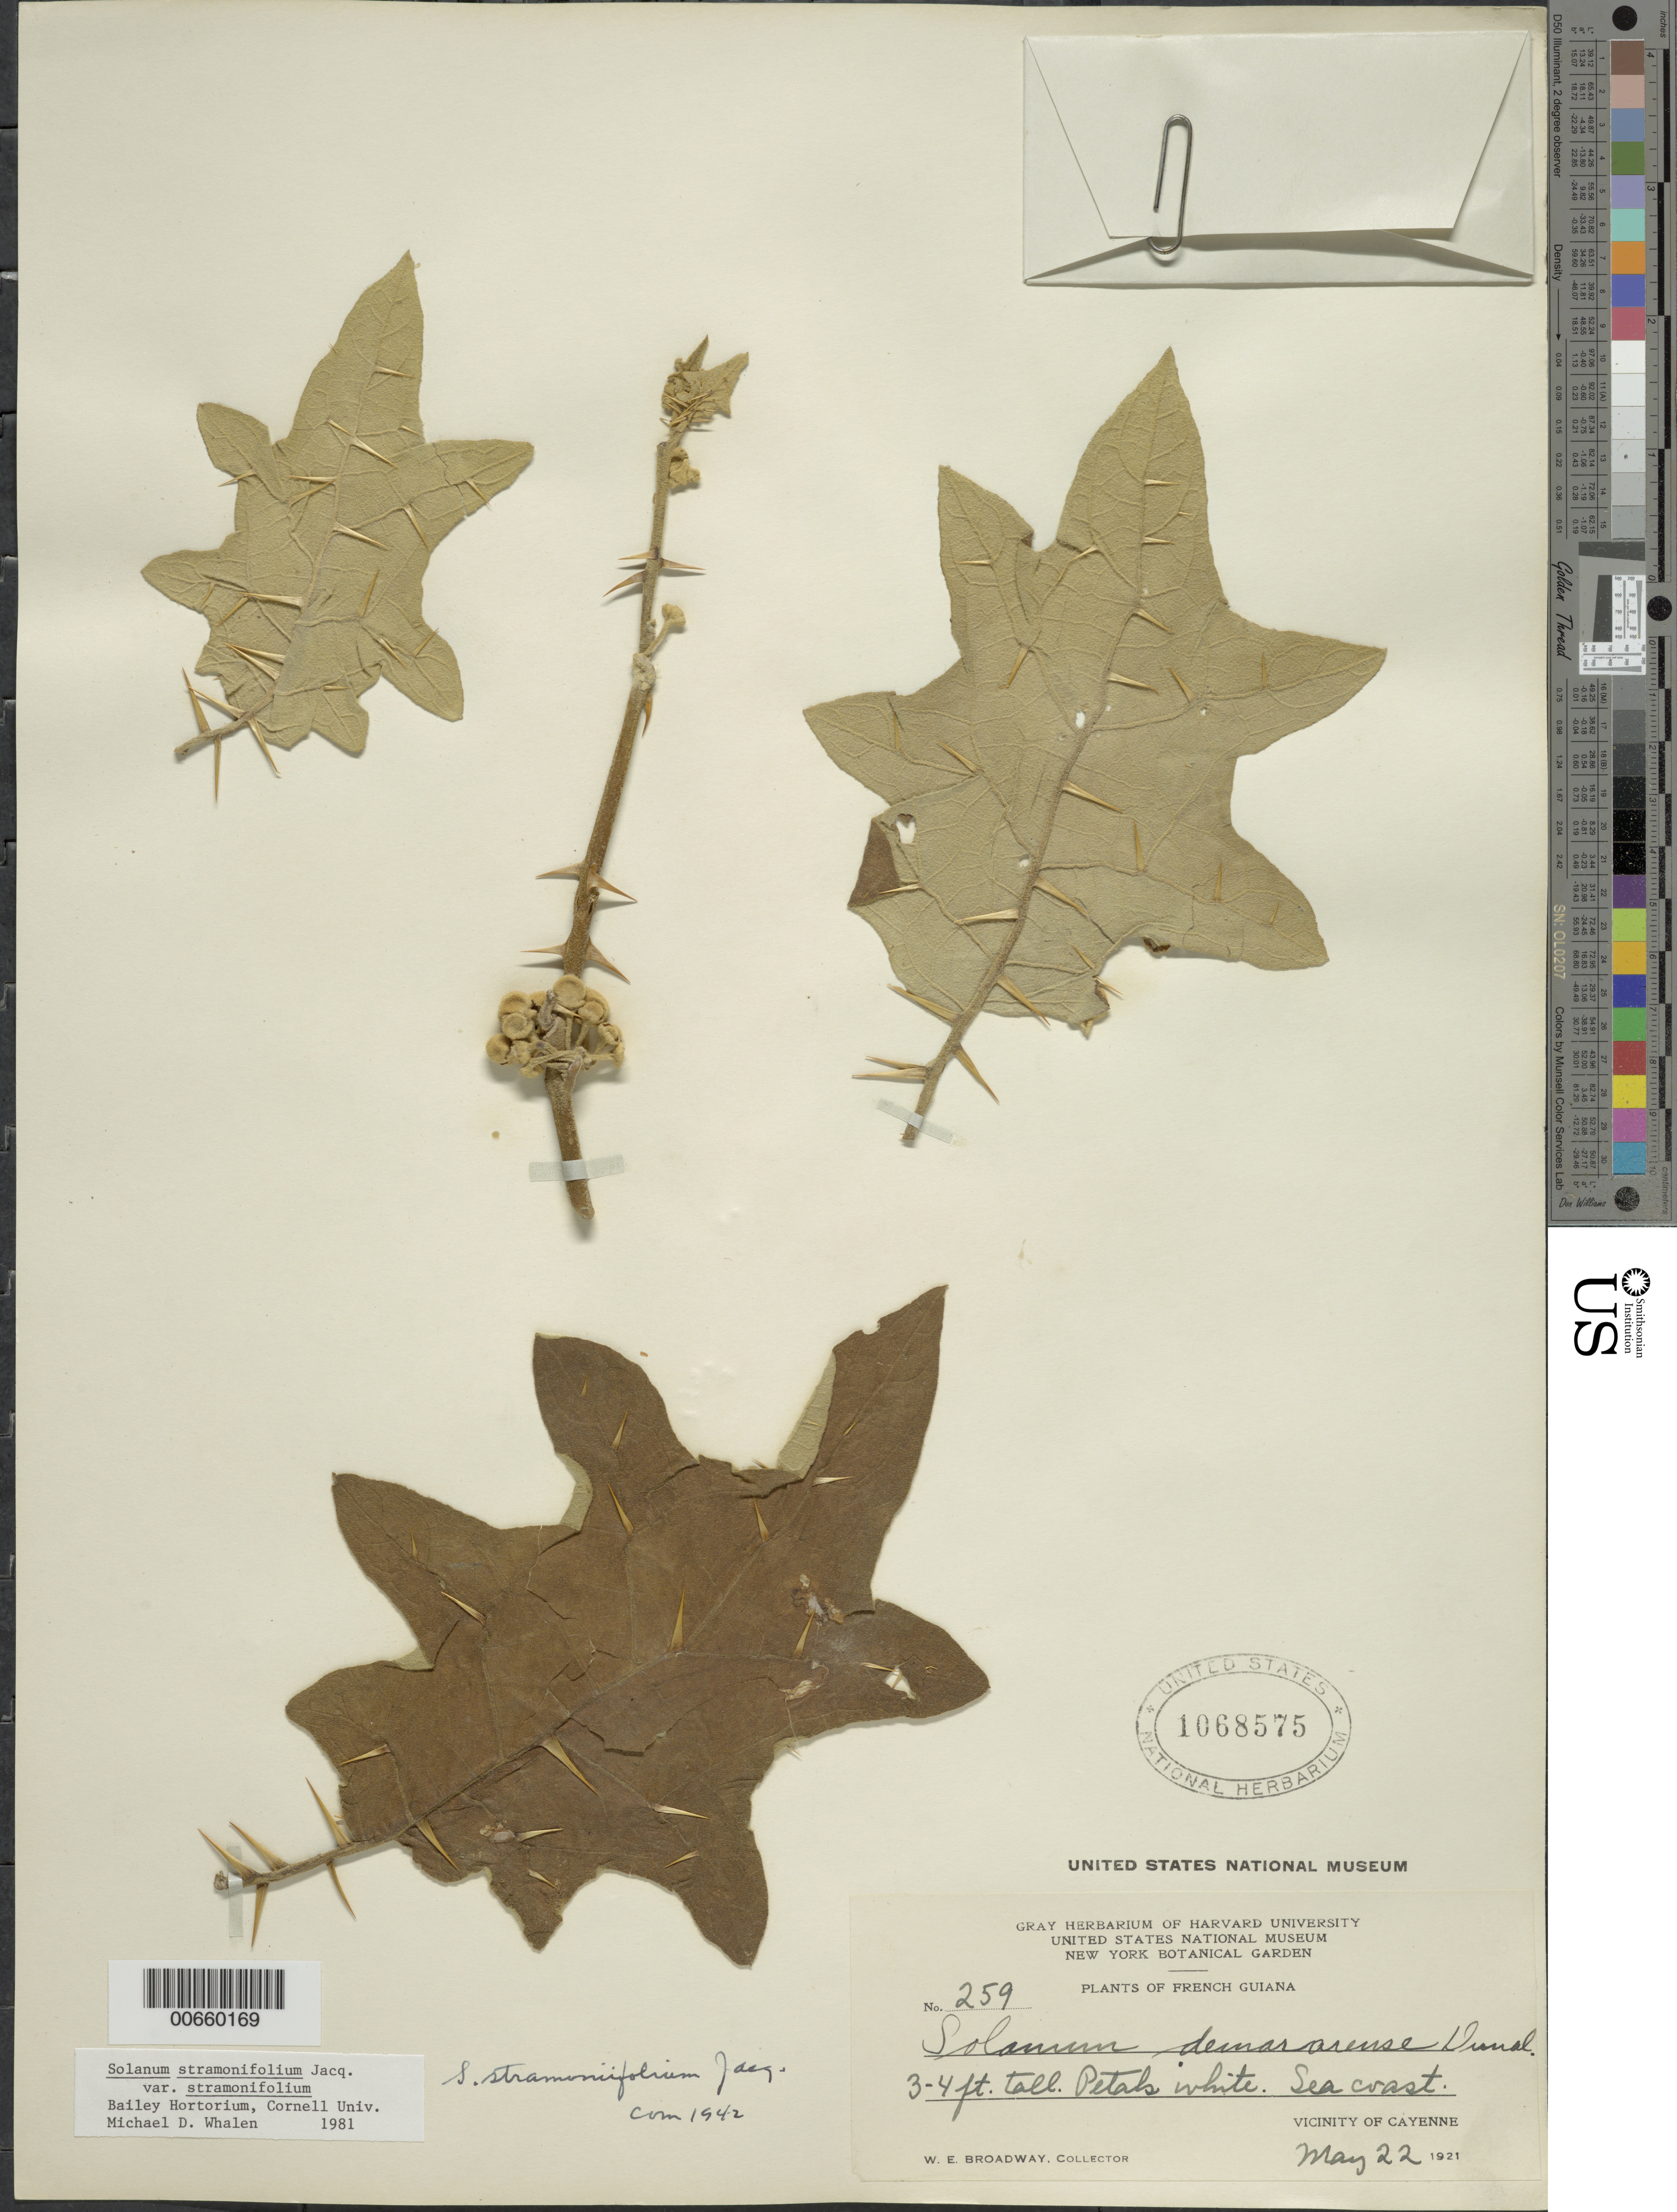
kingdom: Plantae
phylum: Tracheophyta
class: Magnoliopsida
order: Solanales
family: Solanaceae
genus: Solanum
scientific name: Solanum stramoniifolium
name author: Jacq.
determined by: Whalen, M. D.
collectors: W. E. Broadway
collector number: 259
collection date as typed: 5 May 1921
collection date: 1921-05-05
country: French Guiana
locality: Cayenne, vic.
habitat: Sea coast.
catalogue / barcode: US 1068575